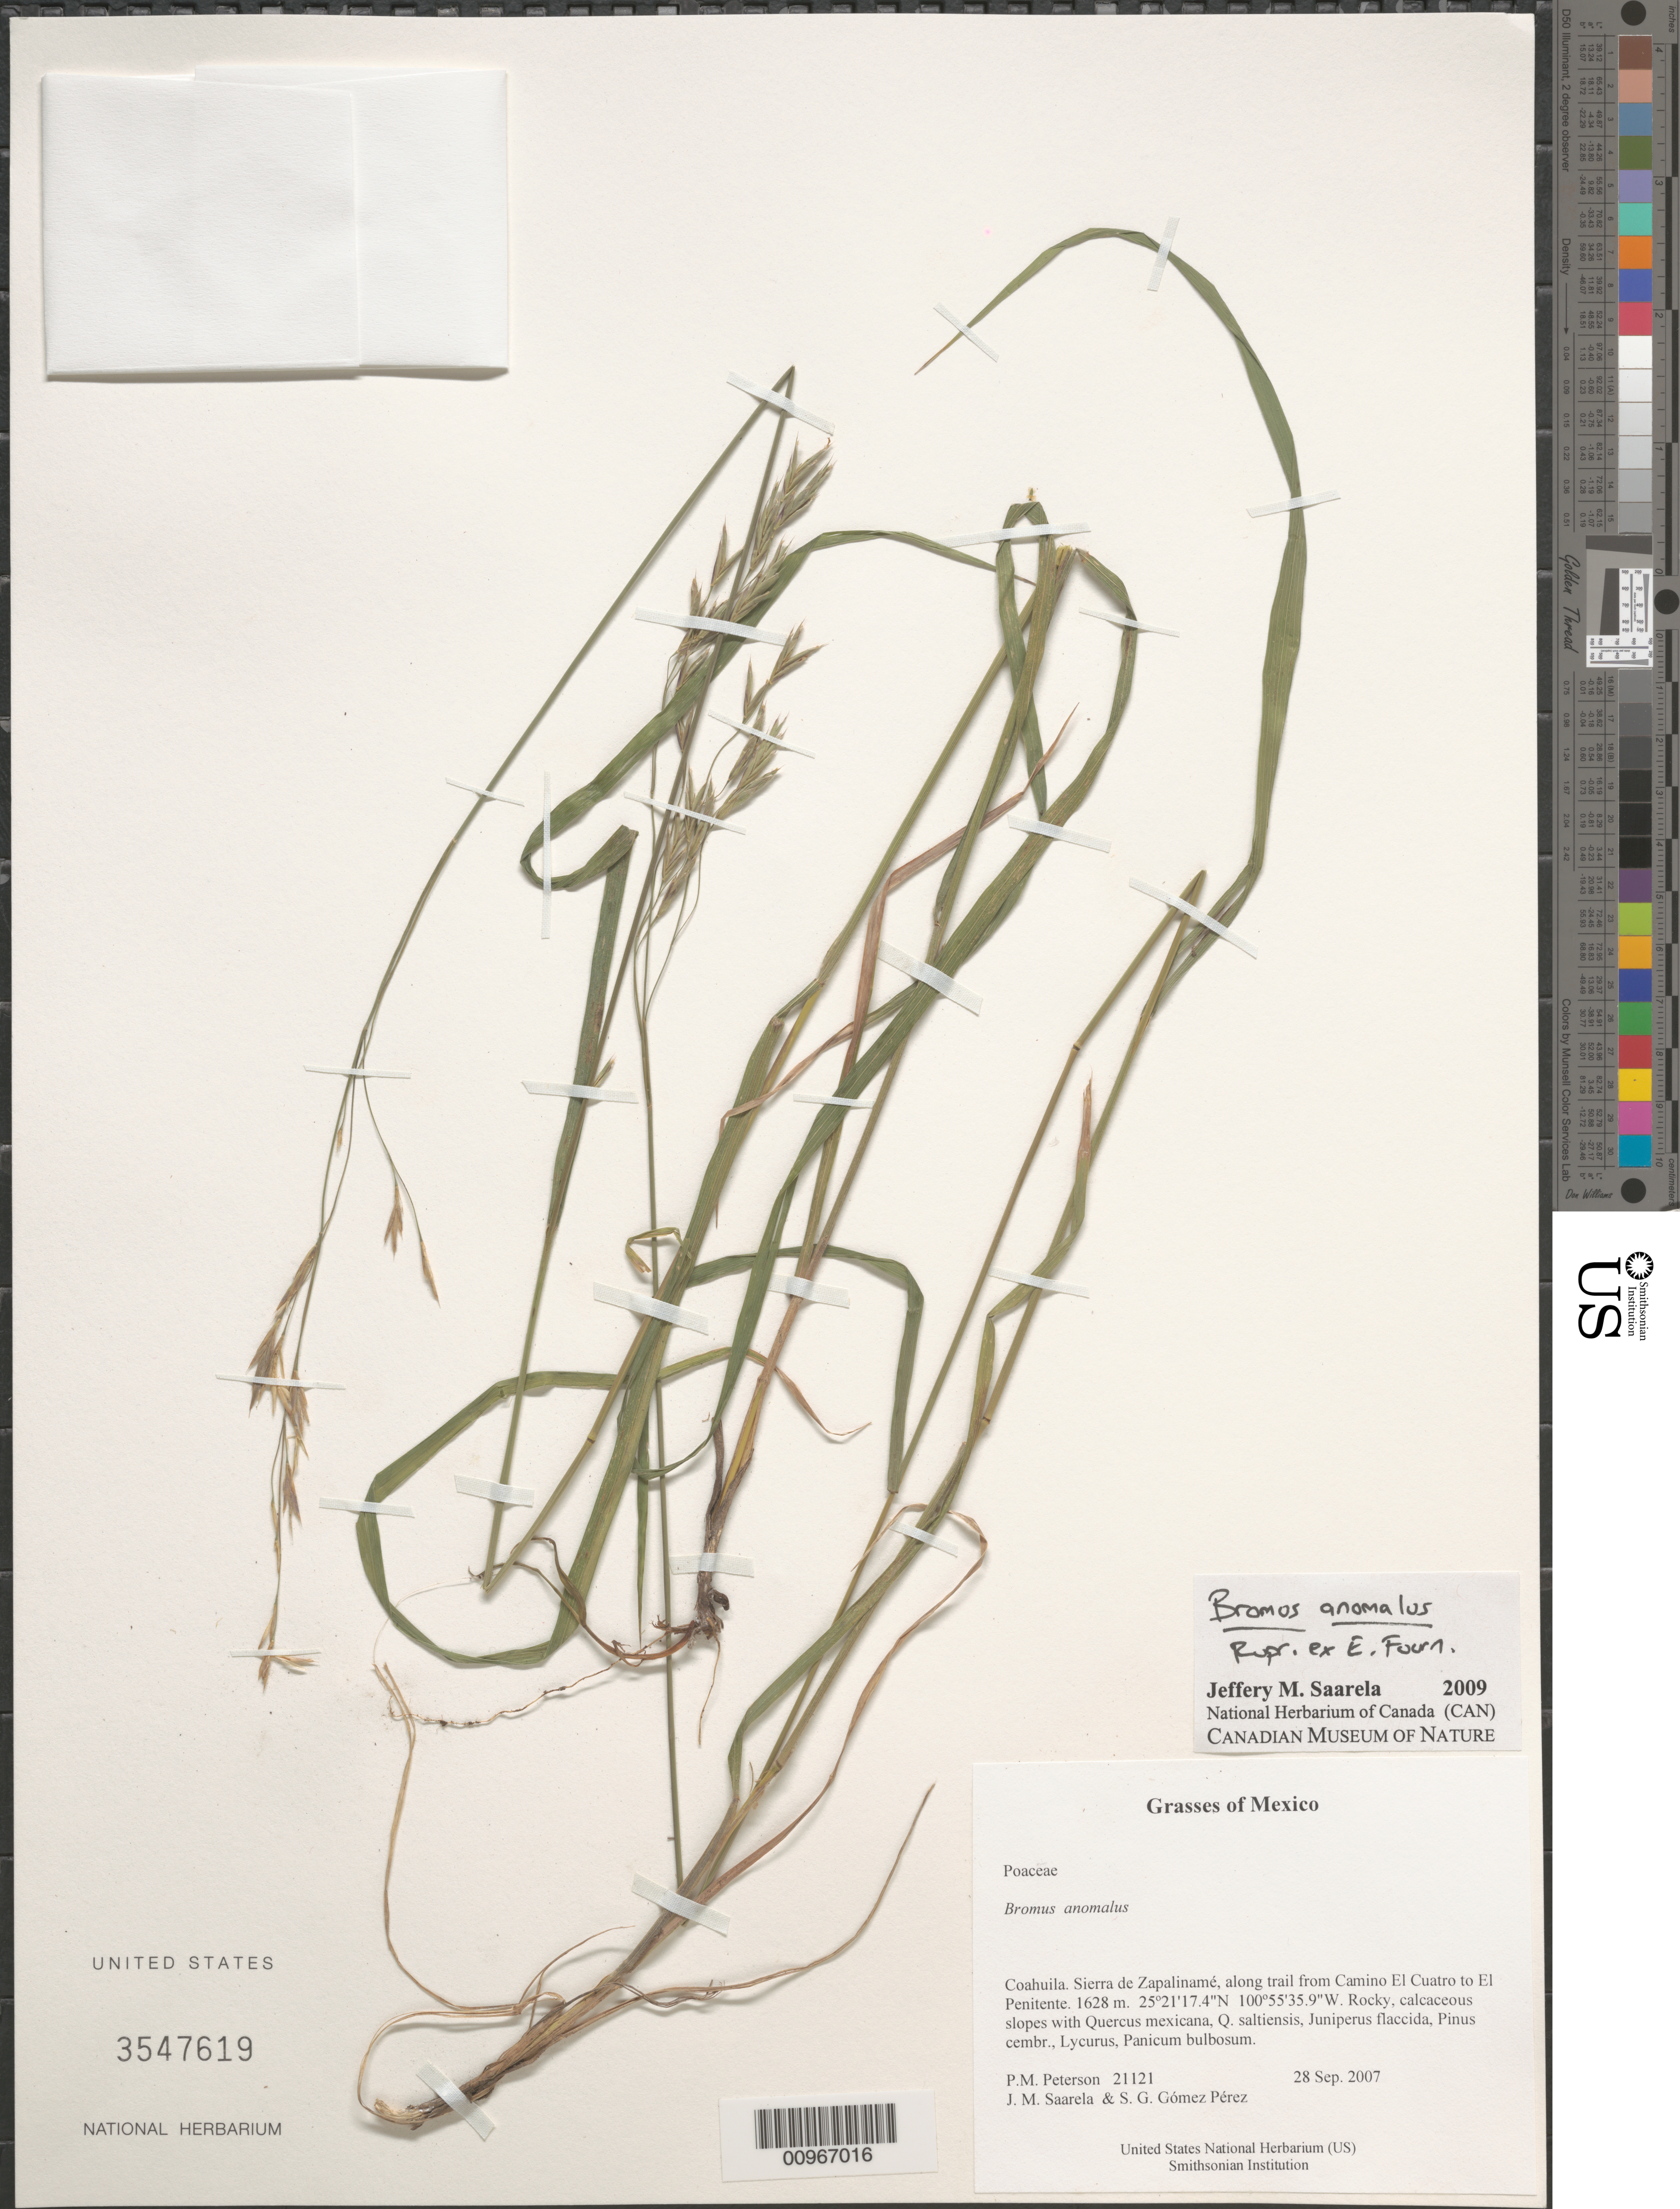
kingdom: Plantae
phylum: Tracheophyta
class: Liliopsida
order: Poales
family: Poaceae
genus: Bromus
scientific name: Bromus anomalus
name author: Rupr. ex E. Fourn.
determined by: Saarela, J. M., (CAN), Canadian Museum of Nature (CANADA)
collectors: P. M. Peterson, J. Saarela & S. Gómez Pérez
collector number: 21121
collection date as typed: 28 Sep. 2007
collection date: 2007-09-28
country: Mexico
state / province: Coahuila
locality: Sierra de Zapalinamé, along trail from Camino El Cuatro to El Penitente.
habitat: Rocky, calcaceous slopes with Quercus mexicana, Q. saltiensis, Juniperus flaccida, Pinus cembr., Lycurus, Panicum bulbosum.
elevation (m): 1628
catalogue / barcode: US 3547619